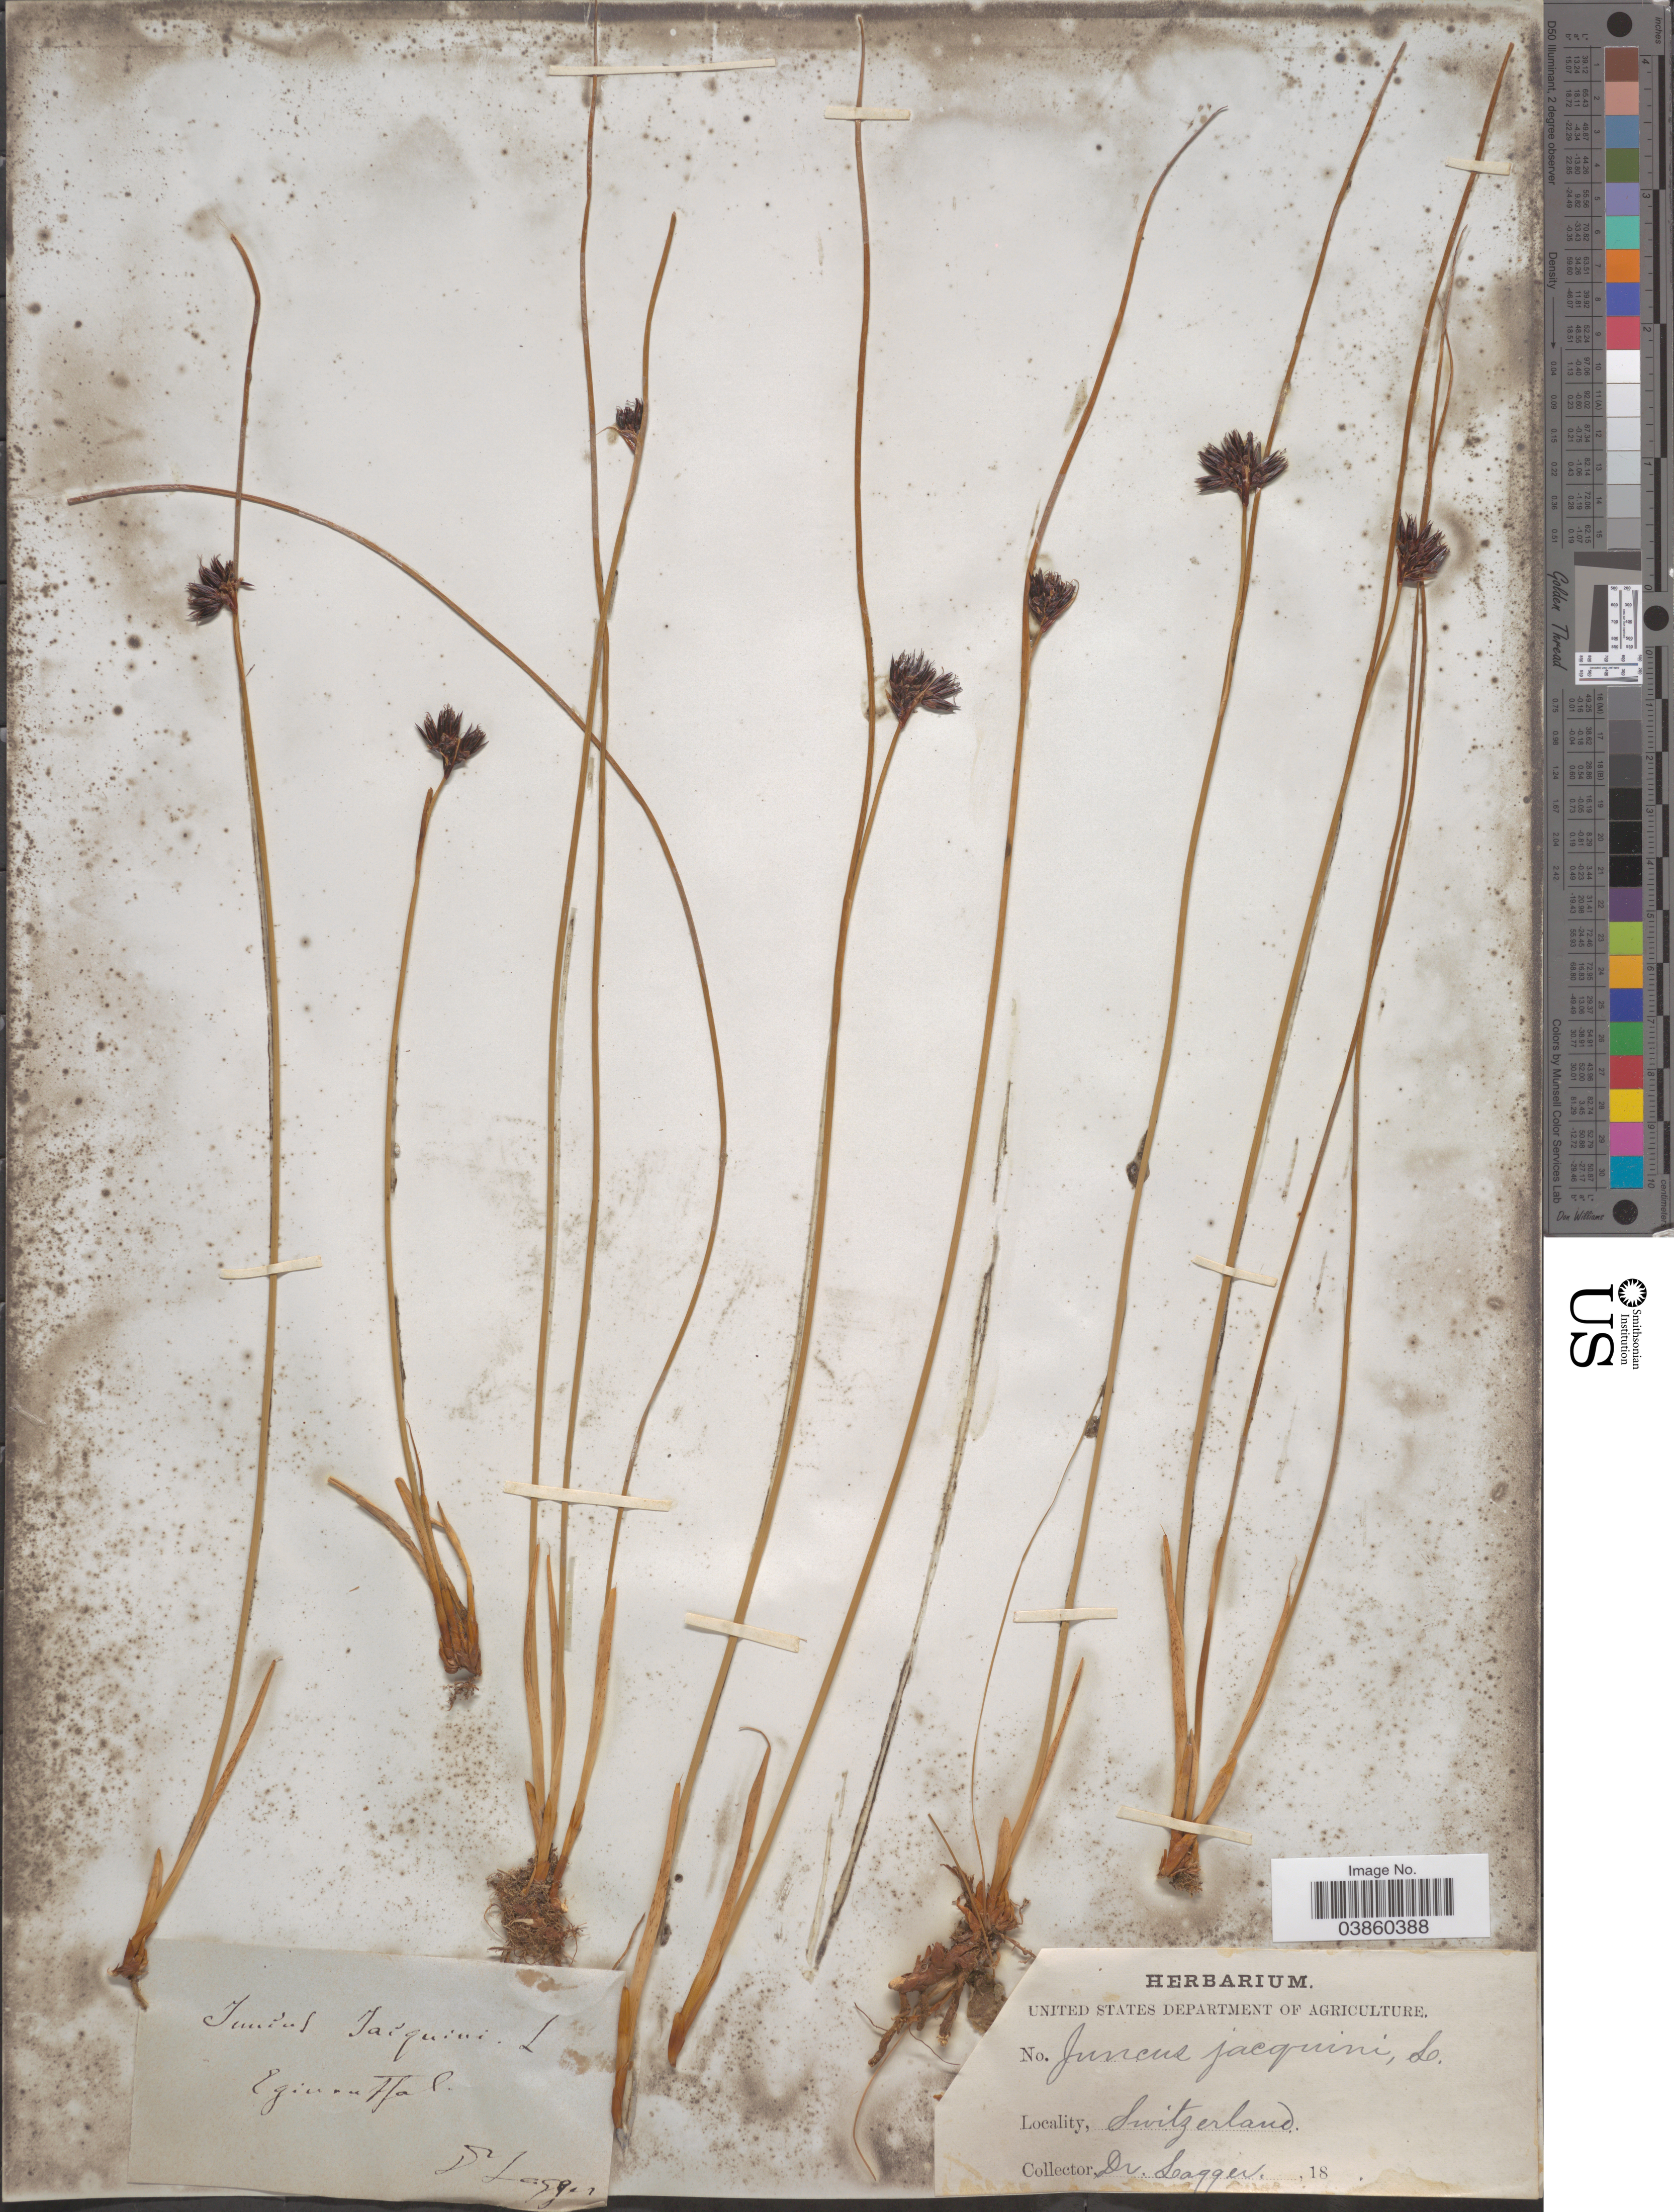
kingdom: Plantae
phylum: Tracheophyta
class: Liliopsida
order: Poales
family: Juncaceae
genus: Juncus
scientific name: Juncus jacquinii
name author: L.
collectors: F. J. Lagger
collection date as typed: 18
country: Switzerland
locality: Eginenthal (Eigenthal)